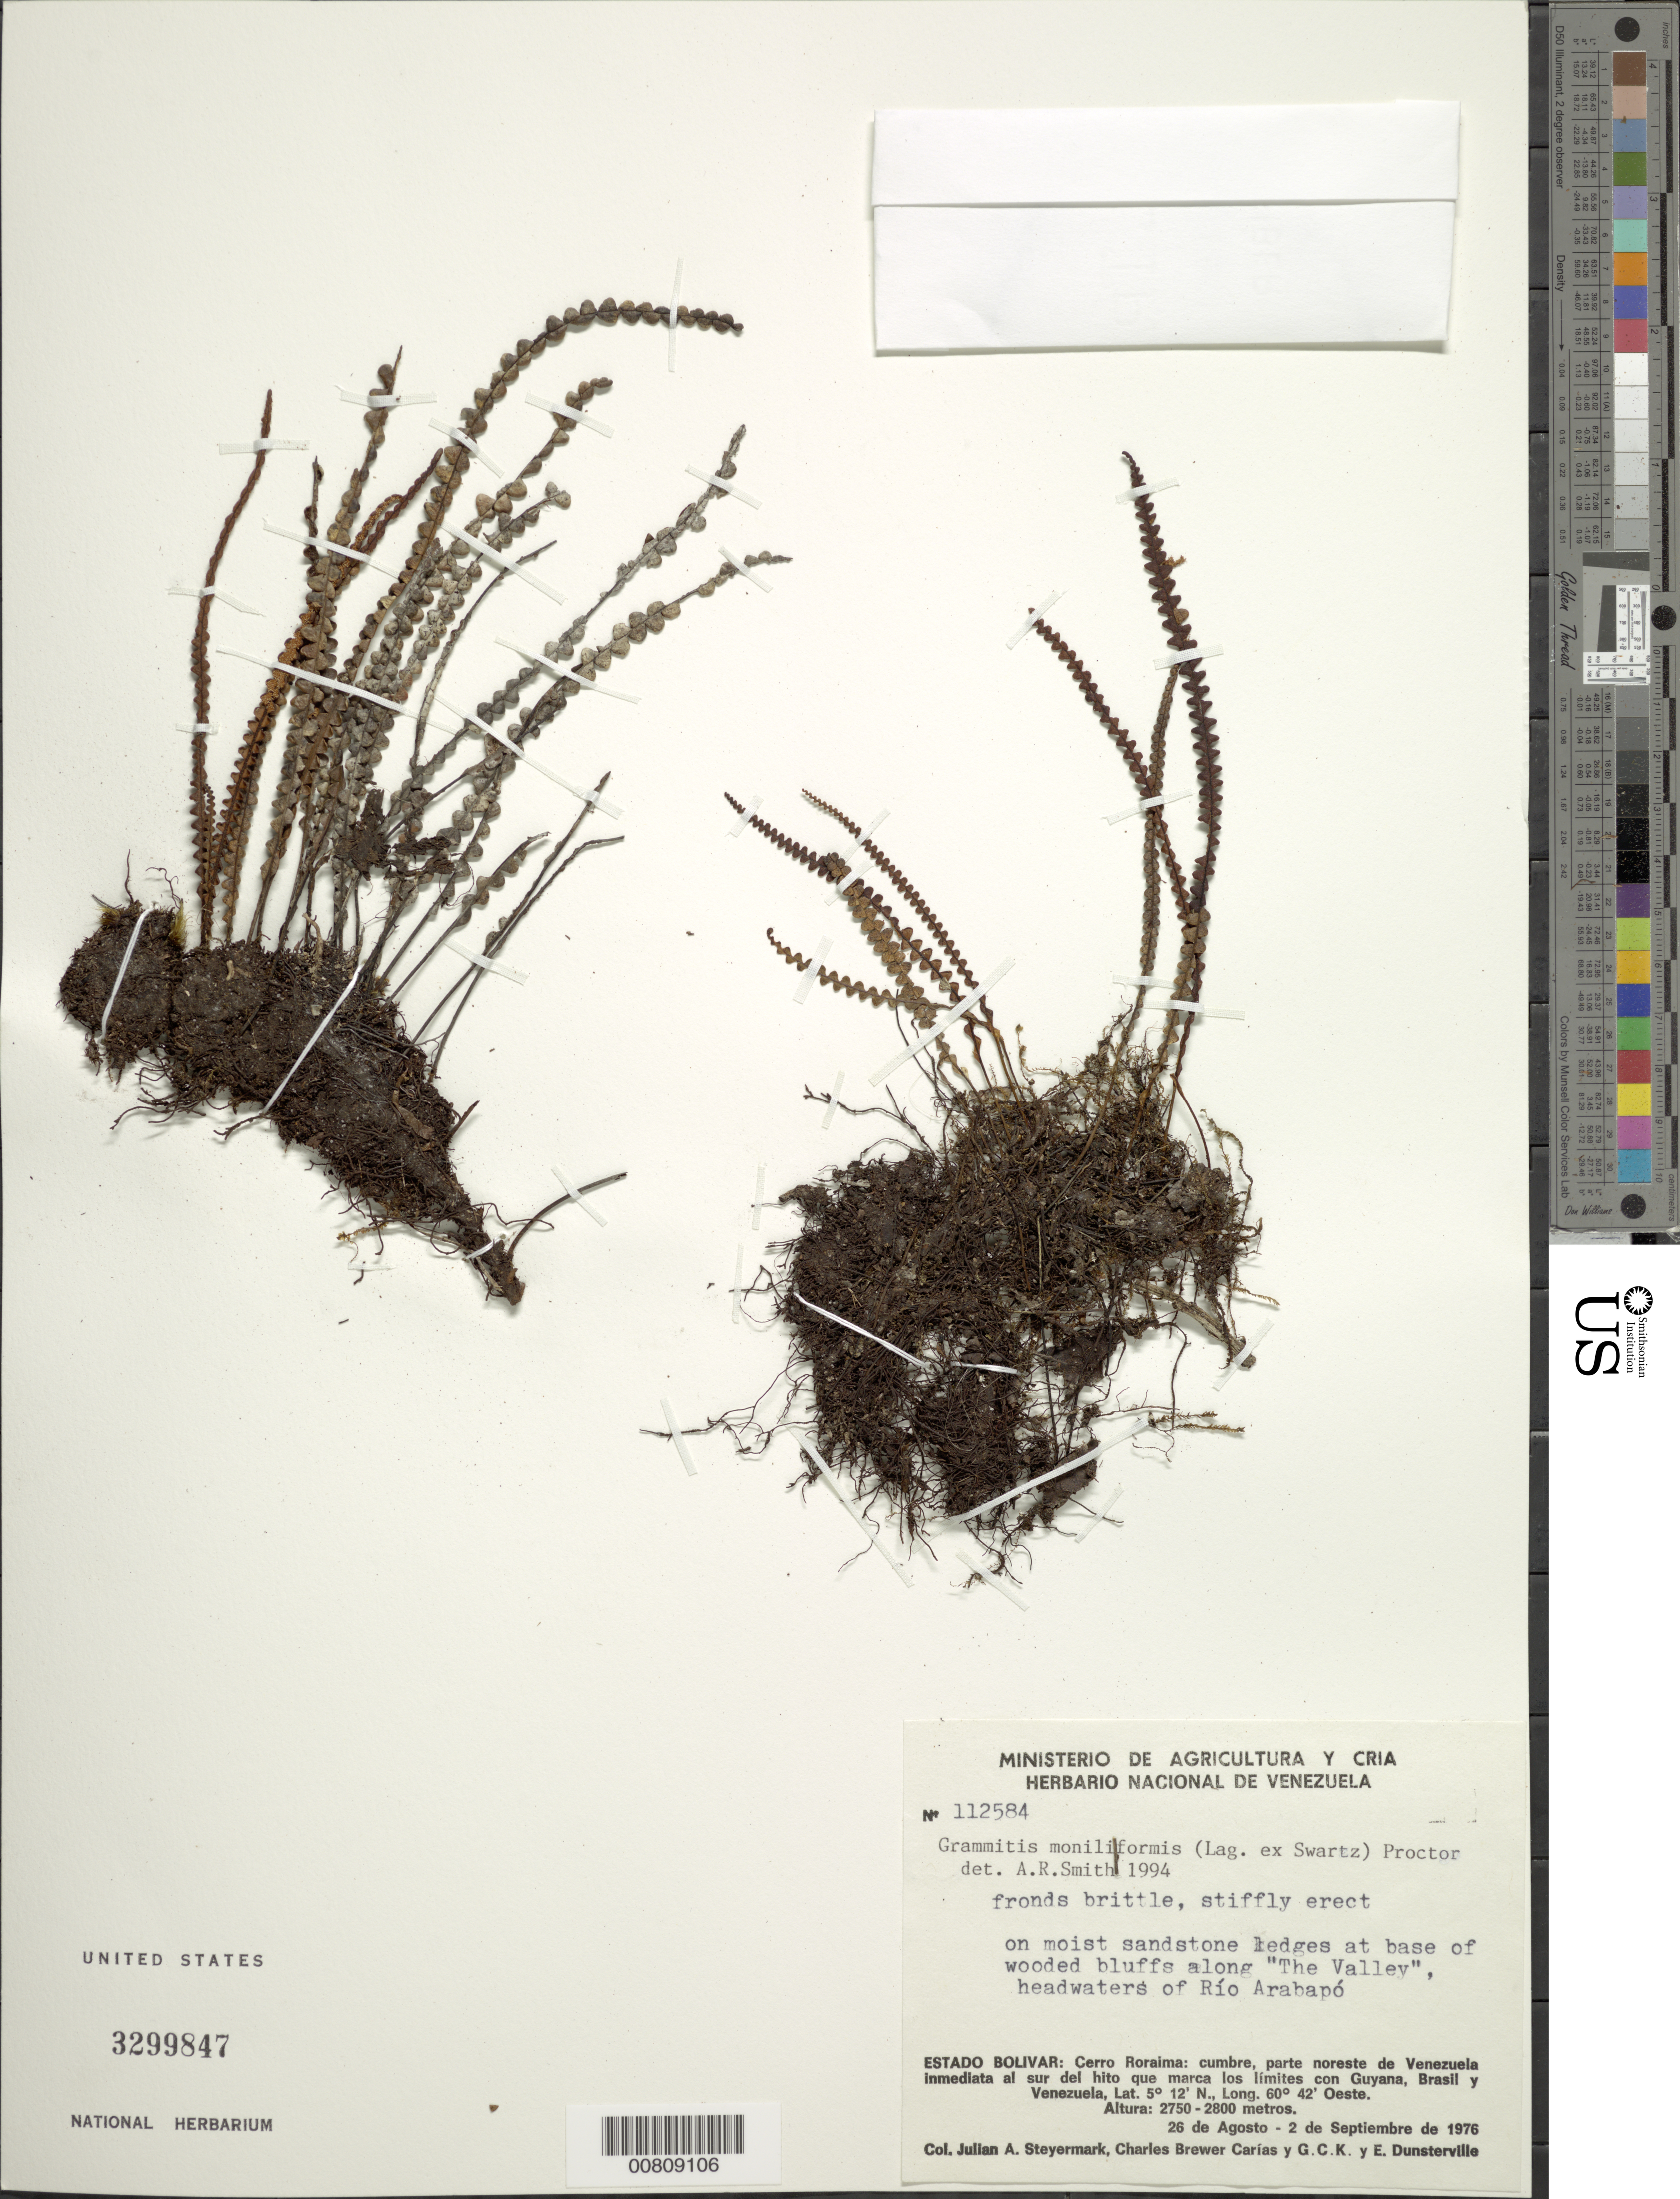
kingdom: Plantae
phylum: Tracheophyta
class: Polypodiopsida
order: Polypodiales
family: Polypodiaceae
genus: Melpomene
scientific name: Melpomene moniliformis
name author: (Lag. ex Sw.) A.R. Sm. & R.C. Moran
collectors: J. Steyermark, C. Brewer-Carias, G. C. K. Dunsterville & E. Dunsterville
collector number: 112584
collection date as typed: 26-Aug-76 to 2-Sep-76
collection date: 1976-08-26/1976-09-02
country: Venezuela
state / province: Bolívar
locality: Cerro Roraima: cumbre, parte NO de Venezuela immediata al sur del hito que marca los limites con Guyana, Brasil y Venezuela, in "El Valle", headwaters of Río Arabapó.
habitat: Moist sandstone ledges at base of wooded bluffs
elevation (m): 2750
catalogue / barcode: US 3299847